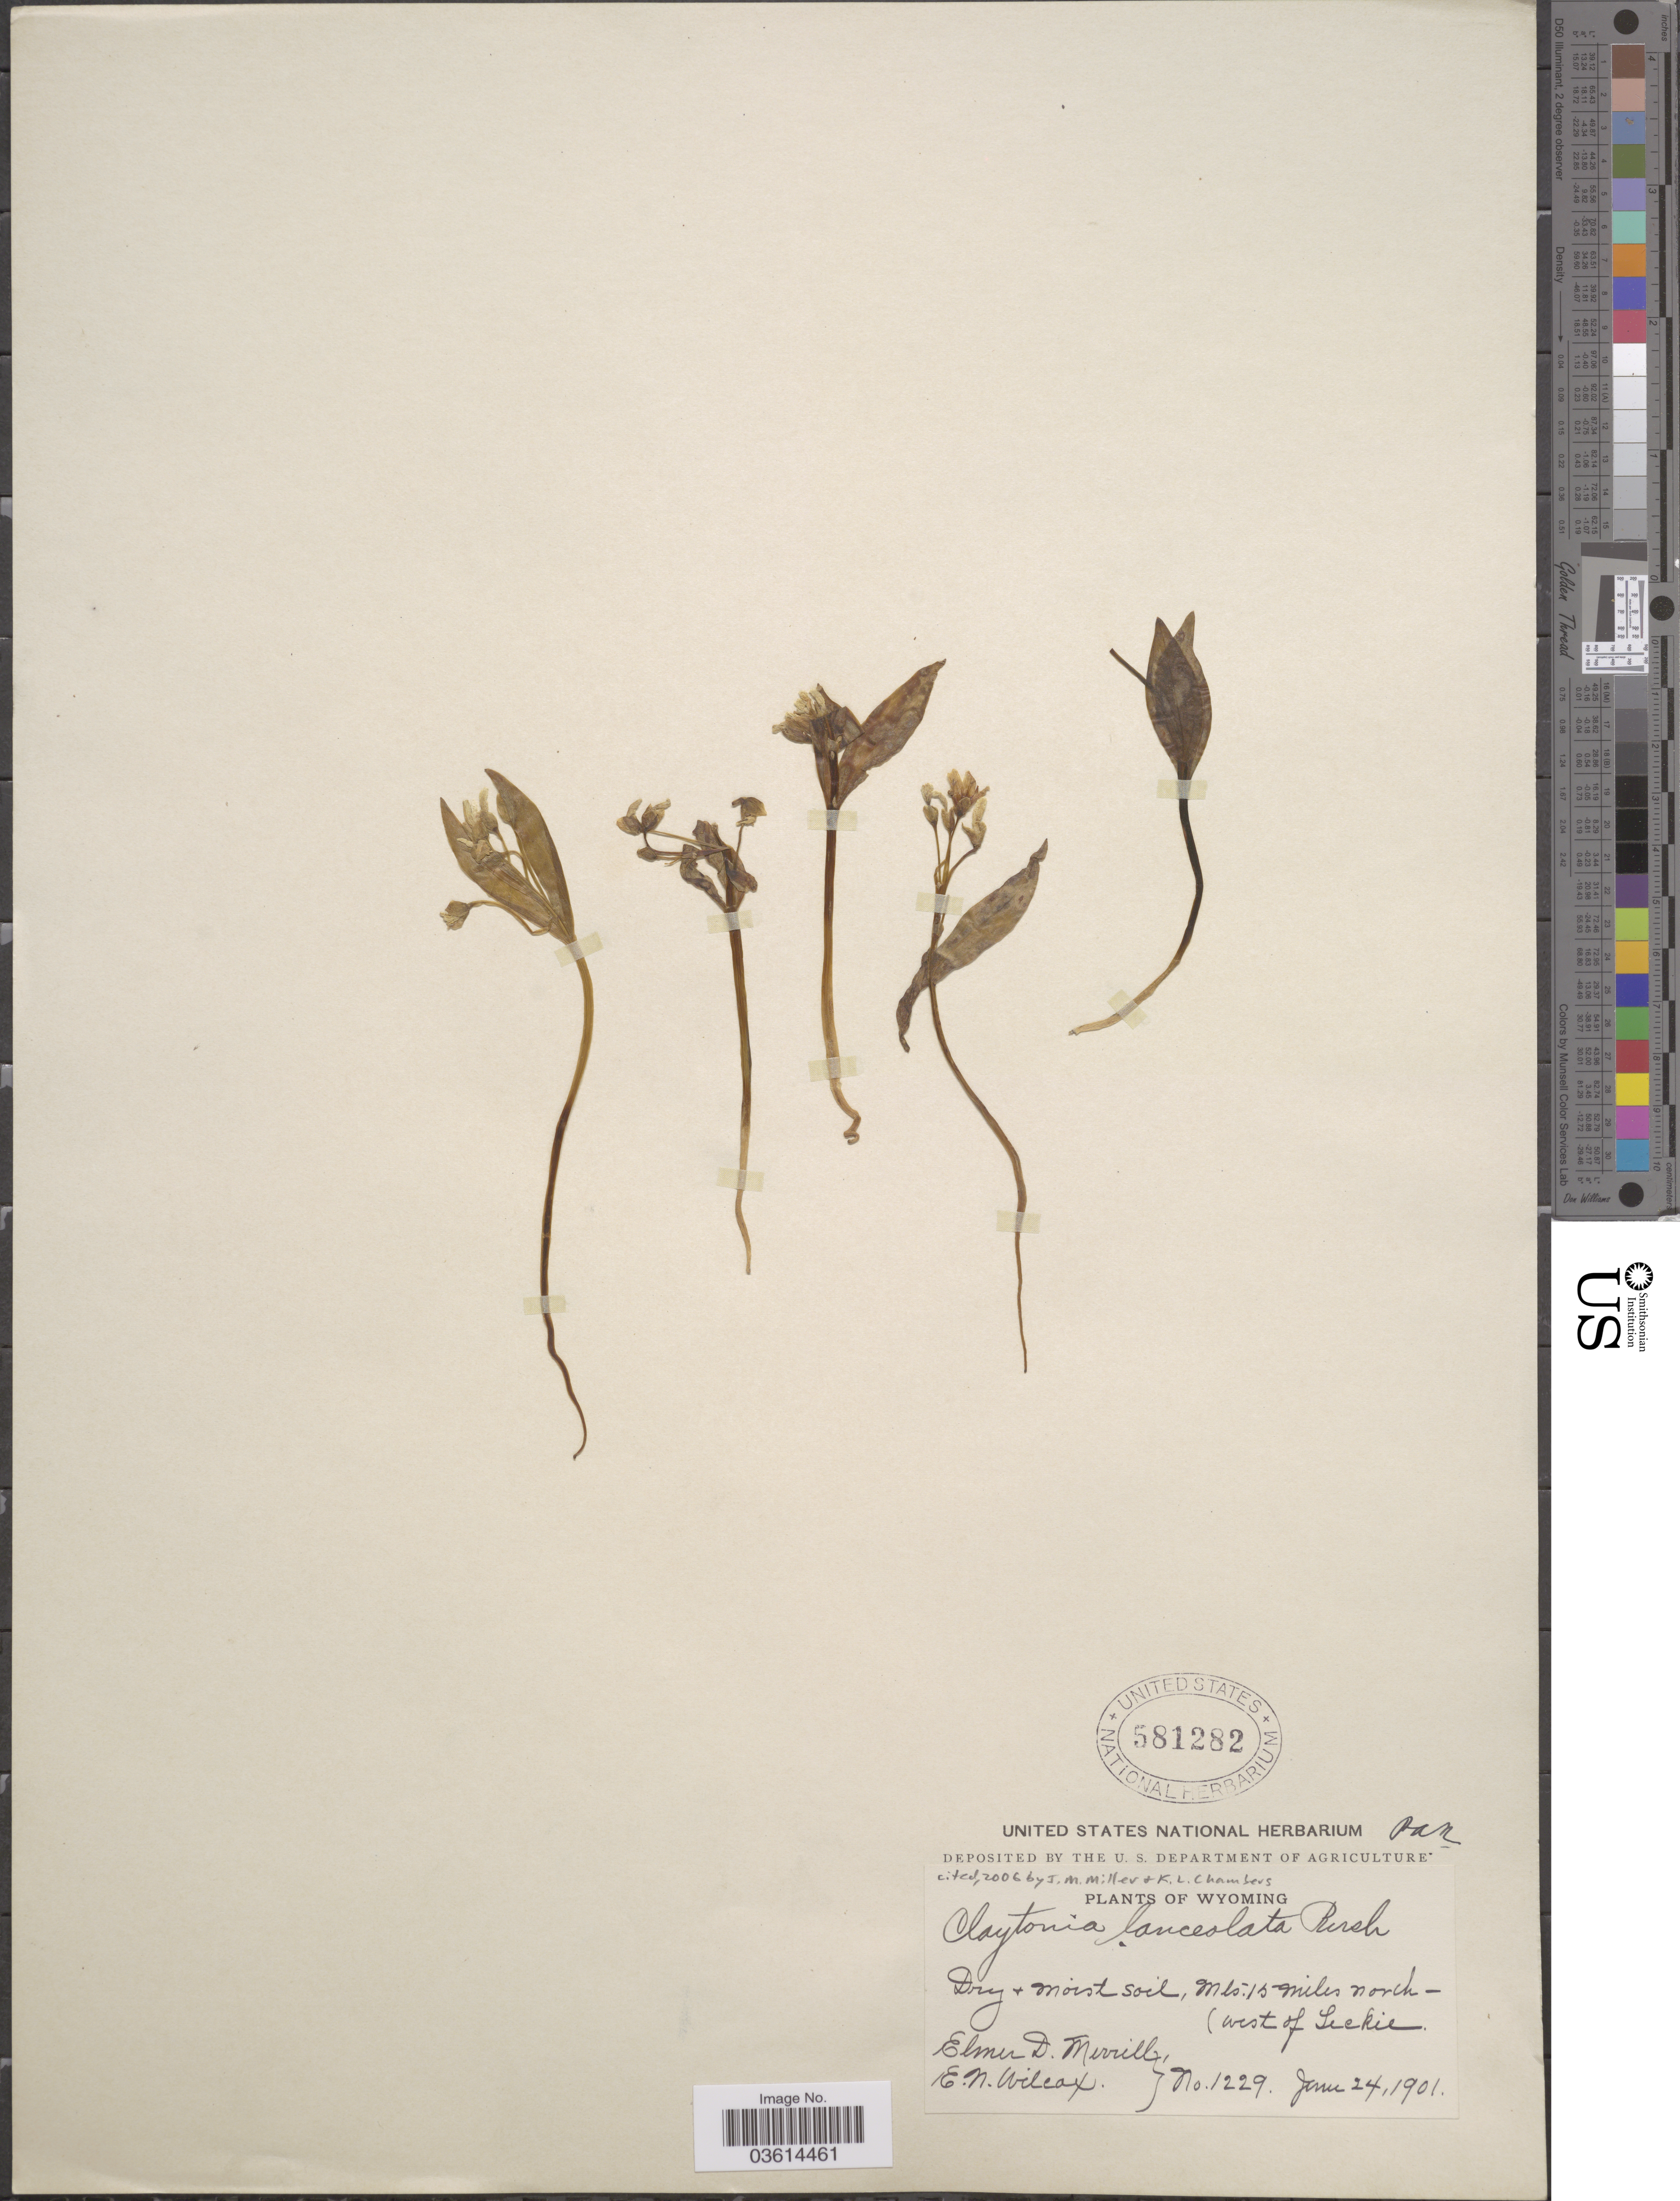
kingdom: Plantae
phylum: Tracheophyta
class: Magnoliopsida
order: Caryophyllales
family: Montiaceae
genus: Claytonia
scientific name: Claytonia lanceolata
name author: Pursh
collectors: E. D. Merrill & E. Wilcox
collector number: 1229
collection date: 1901-06-24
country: United States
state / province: Wyoming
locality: Mts. 15 miles north-(west of Leckie.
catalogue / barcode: US 581282